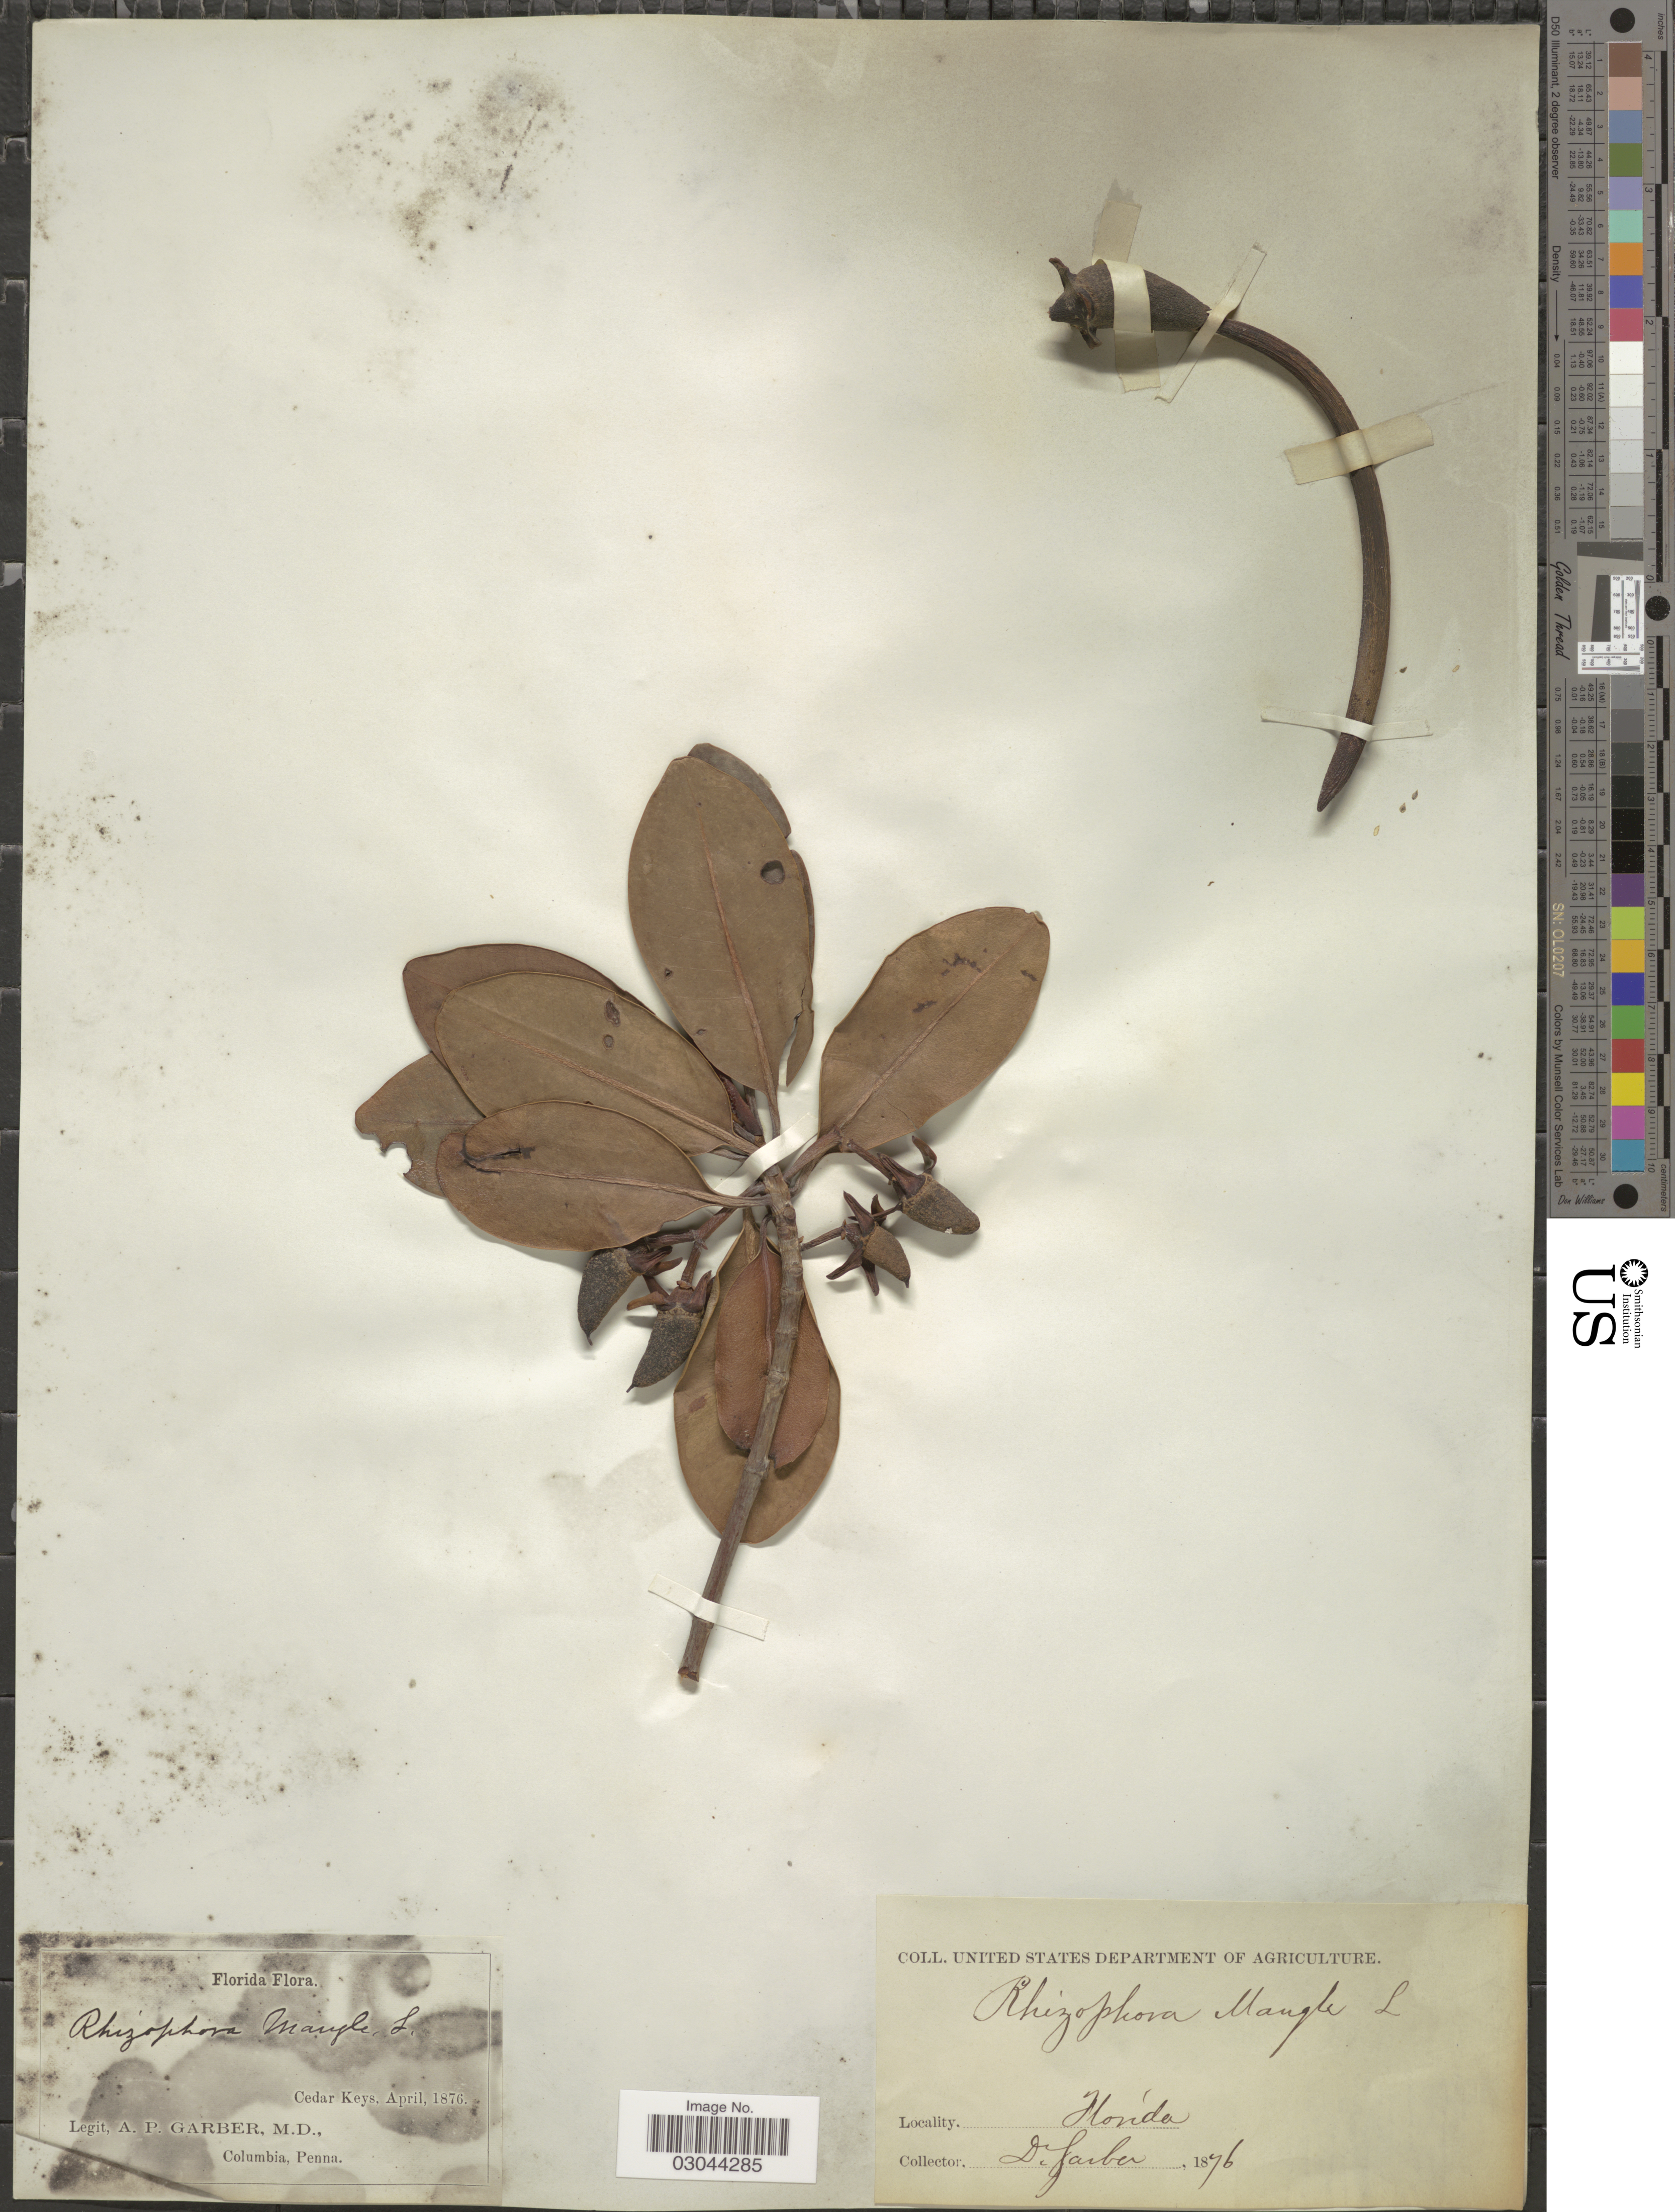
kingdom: Plantae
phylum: Tracheophyta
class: Magnoliopsida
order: Malpighiales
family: Rhizophoraceae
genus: Rhizophora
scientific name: Rhizophora mangle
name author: L.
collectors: A. P. Garber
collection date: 1876-04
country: United States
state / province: Florida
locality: Cedar Keys.